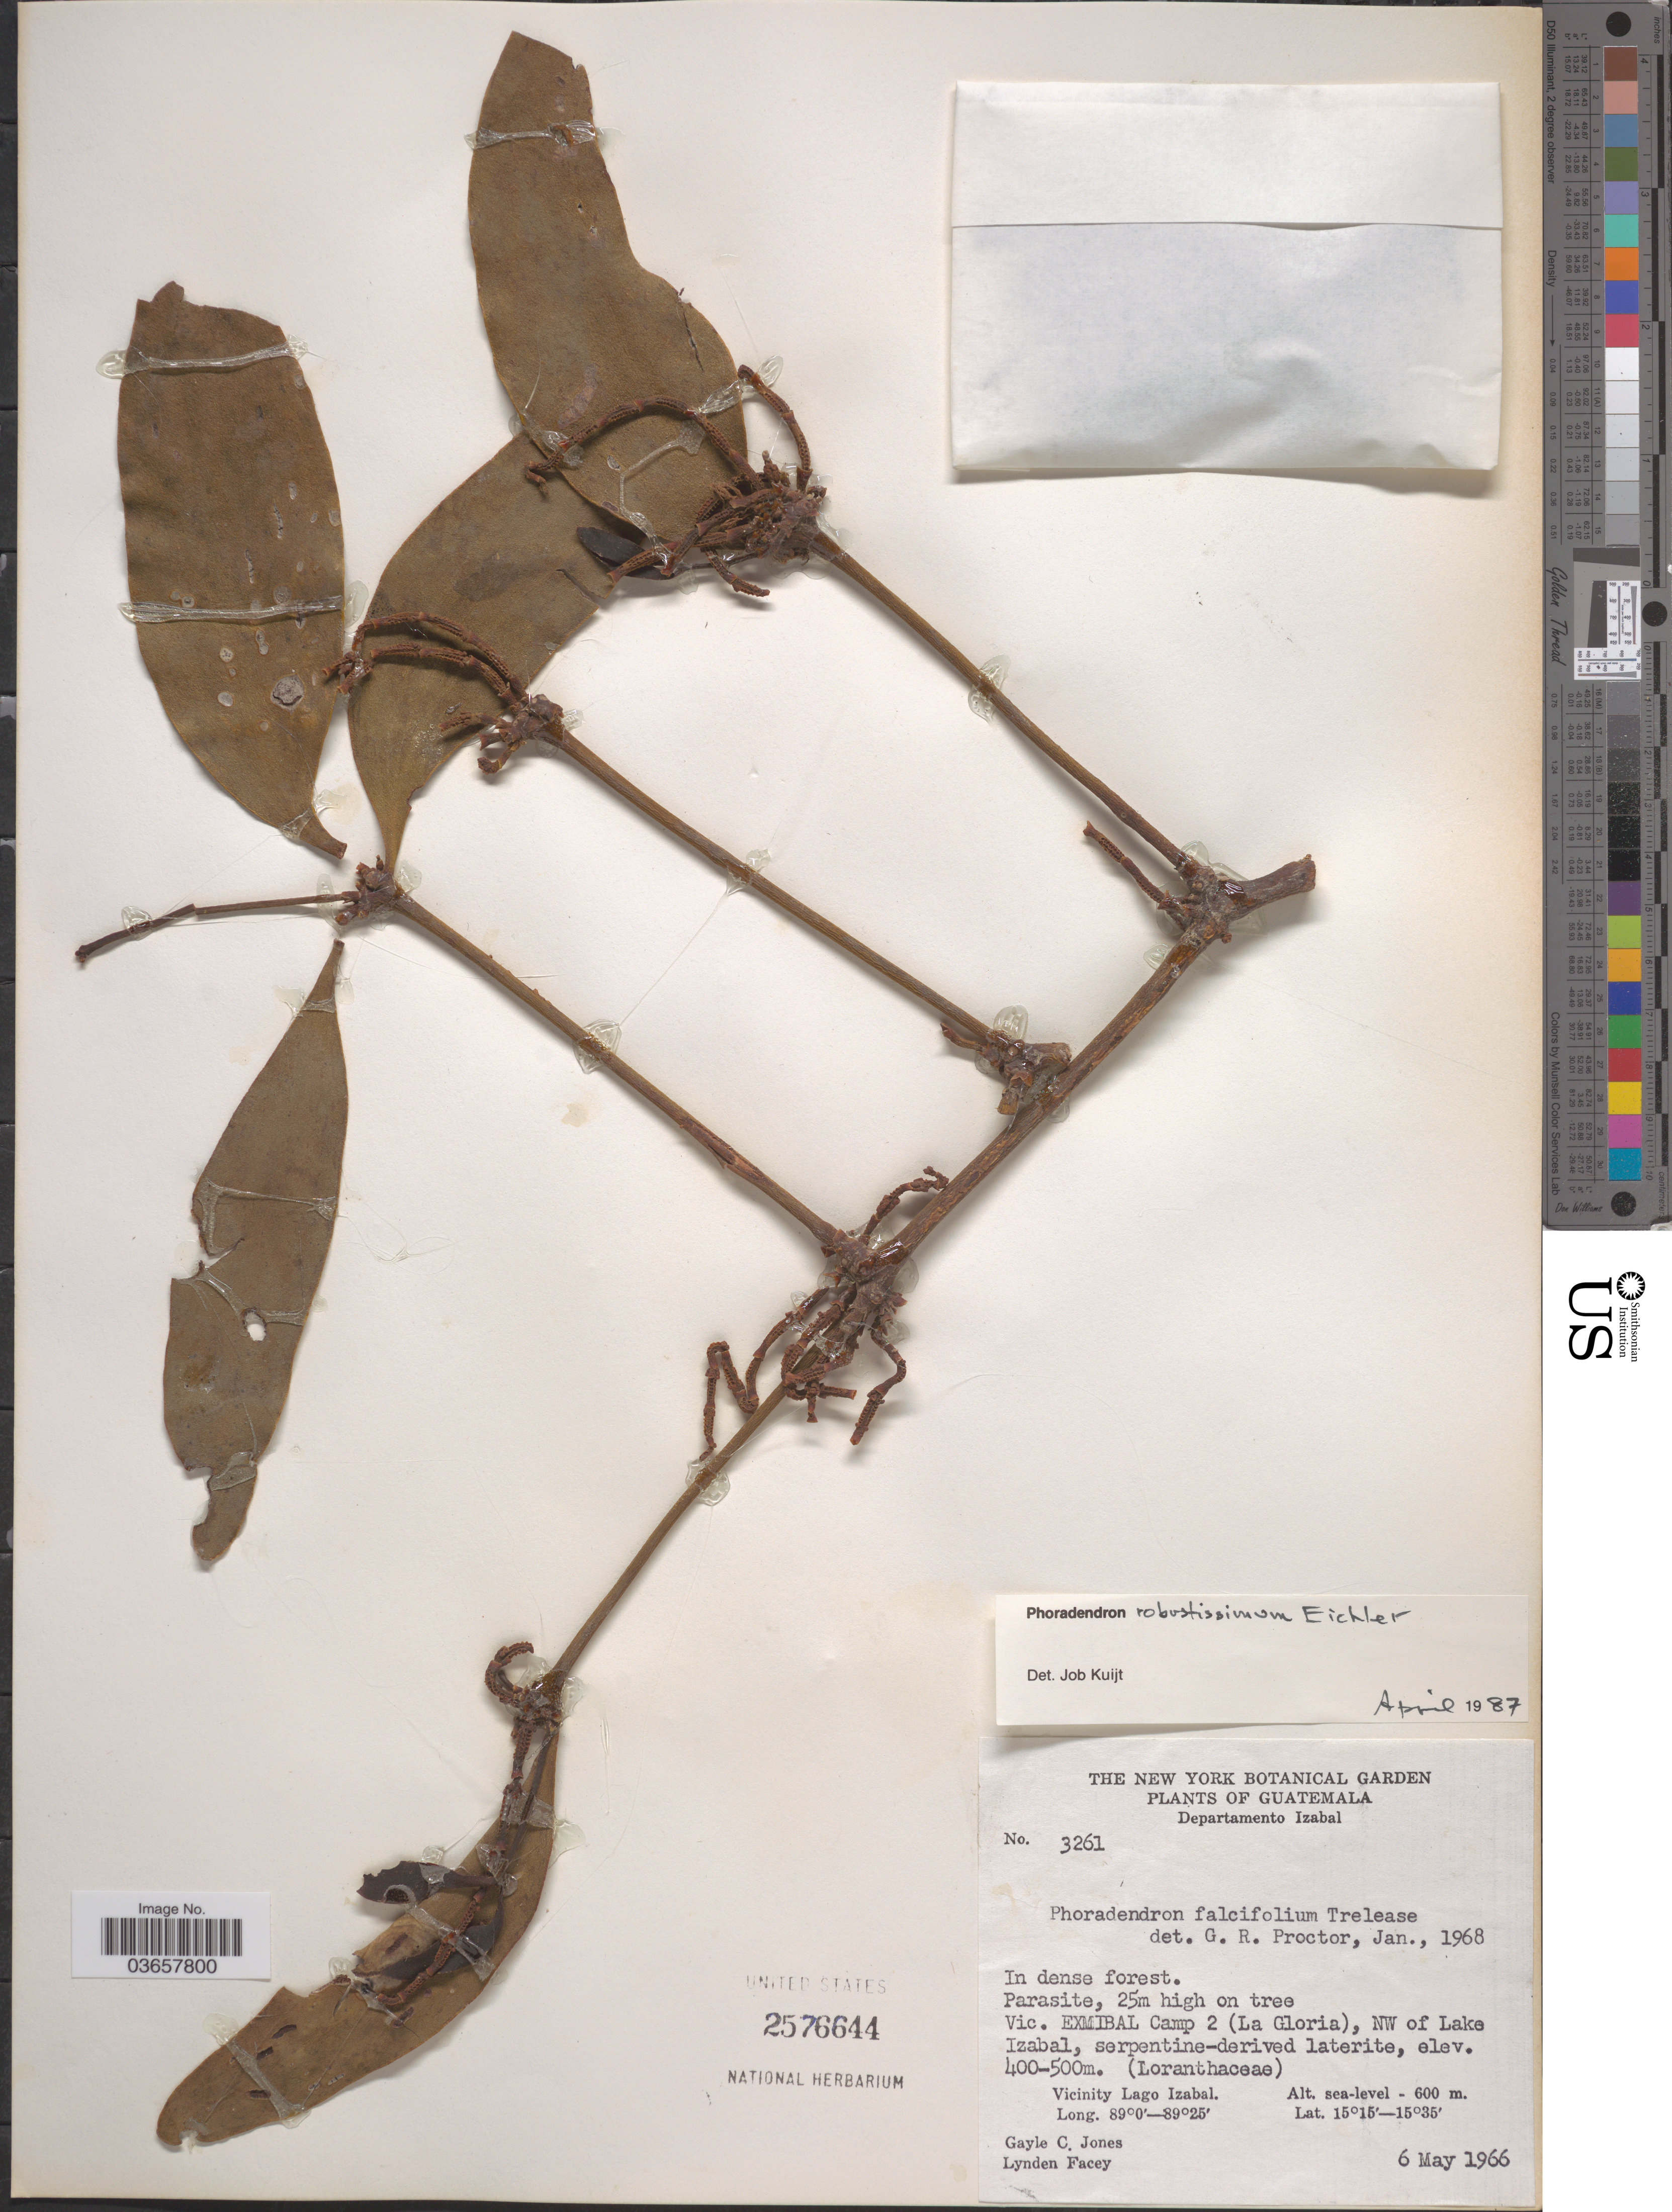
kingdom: Plantae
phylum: Tracheophyta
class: Magnoliopsida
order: Santalales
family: Viscaceae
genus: Phoradendron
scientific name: Phoradendron robustissimum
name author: Eichler in Mart.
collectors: G. C. Jones & L. Facey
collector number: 3261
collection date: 1966-05-06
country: Guatemala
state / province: Izabal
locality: Departameno Izabal. Vic. Exmibal Camp 2 (La Gloria), NW of Lake Izabal. Vicinity Lago Izabal.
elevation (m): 0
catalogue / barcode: US 2576644